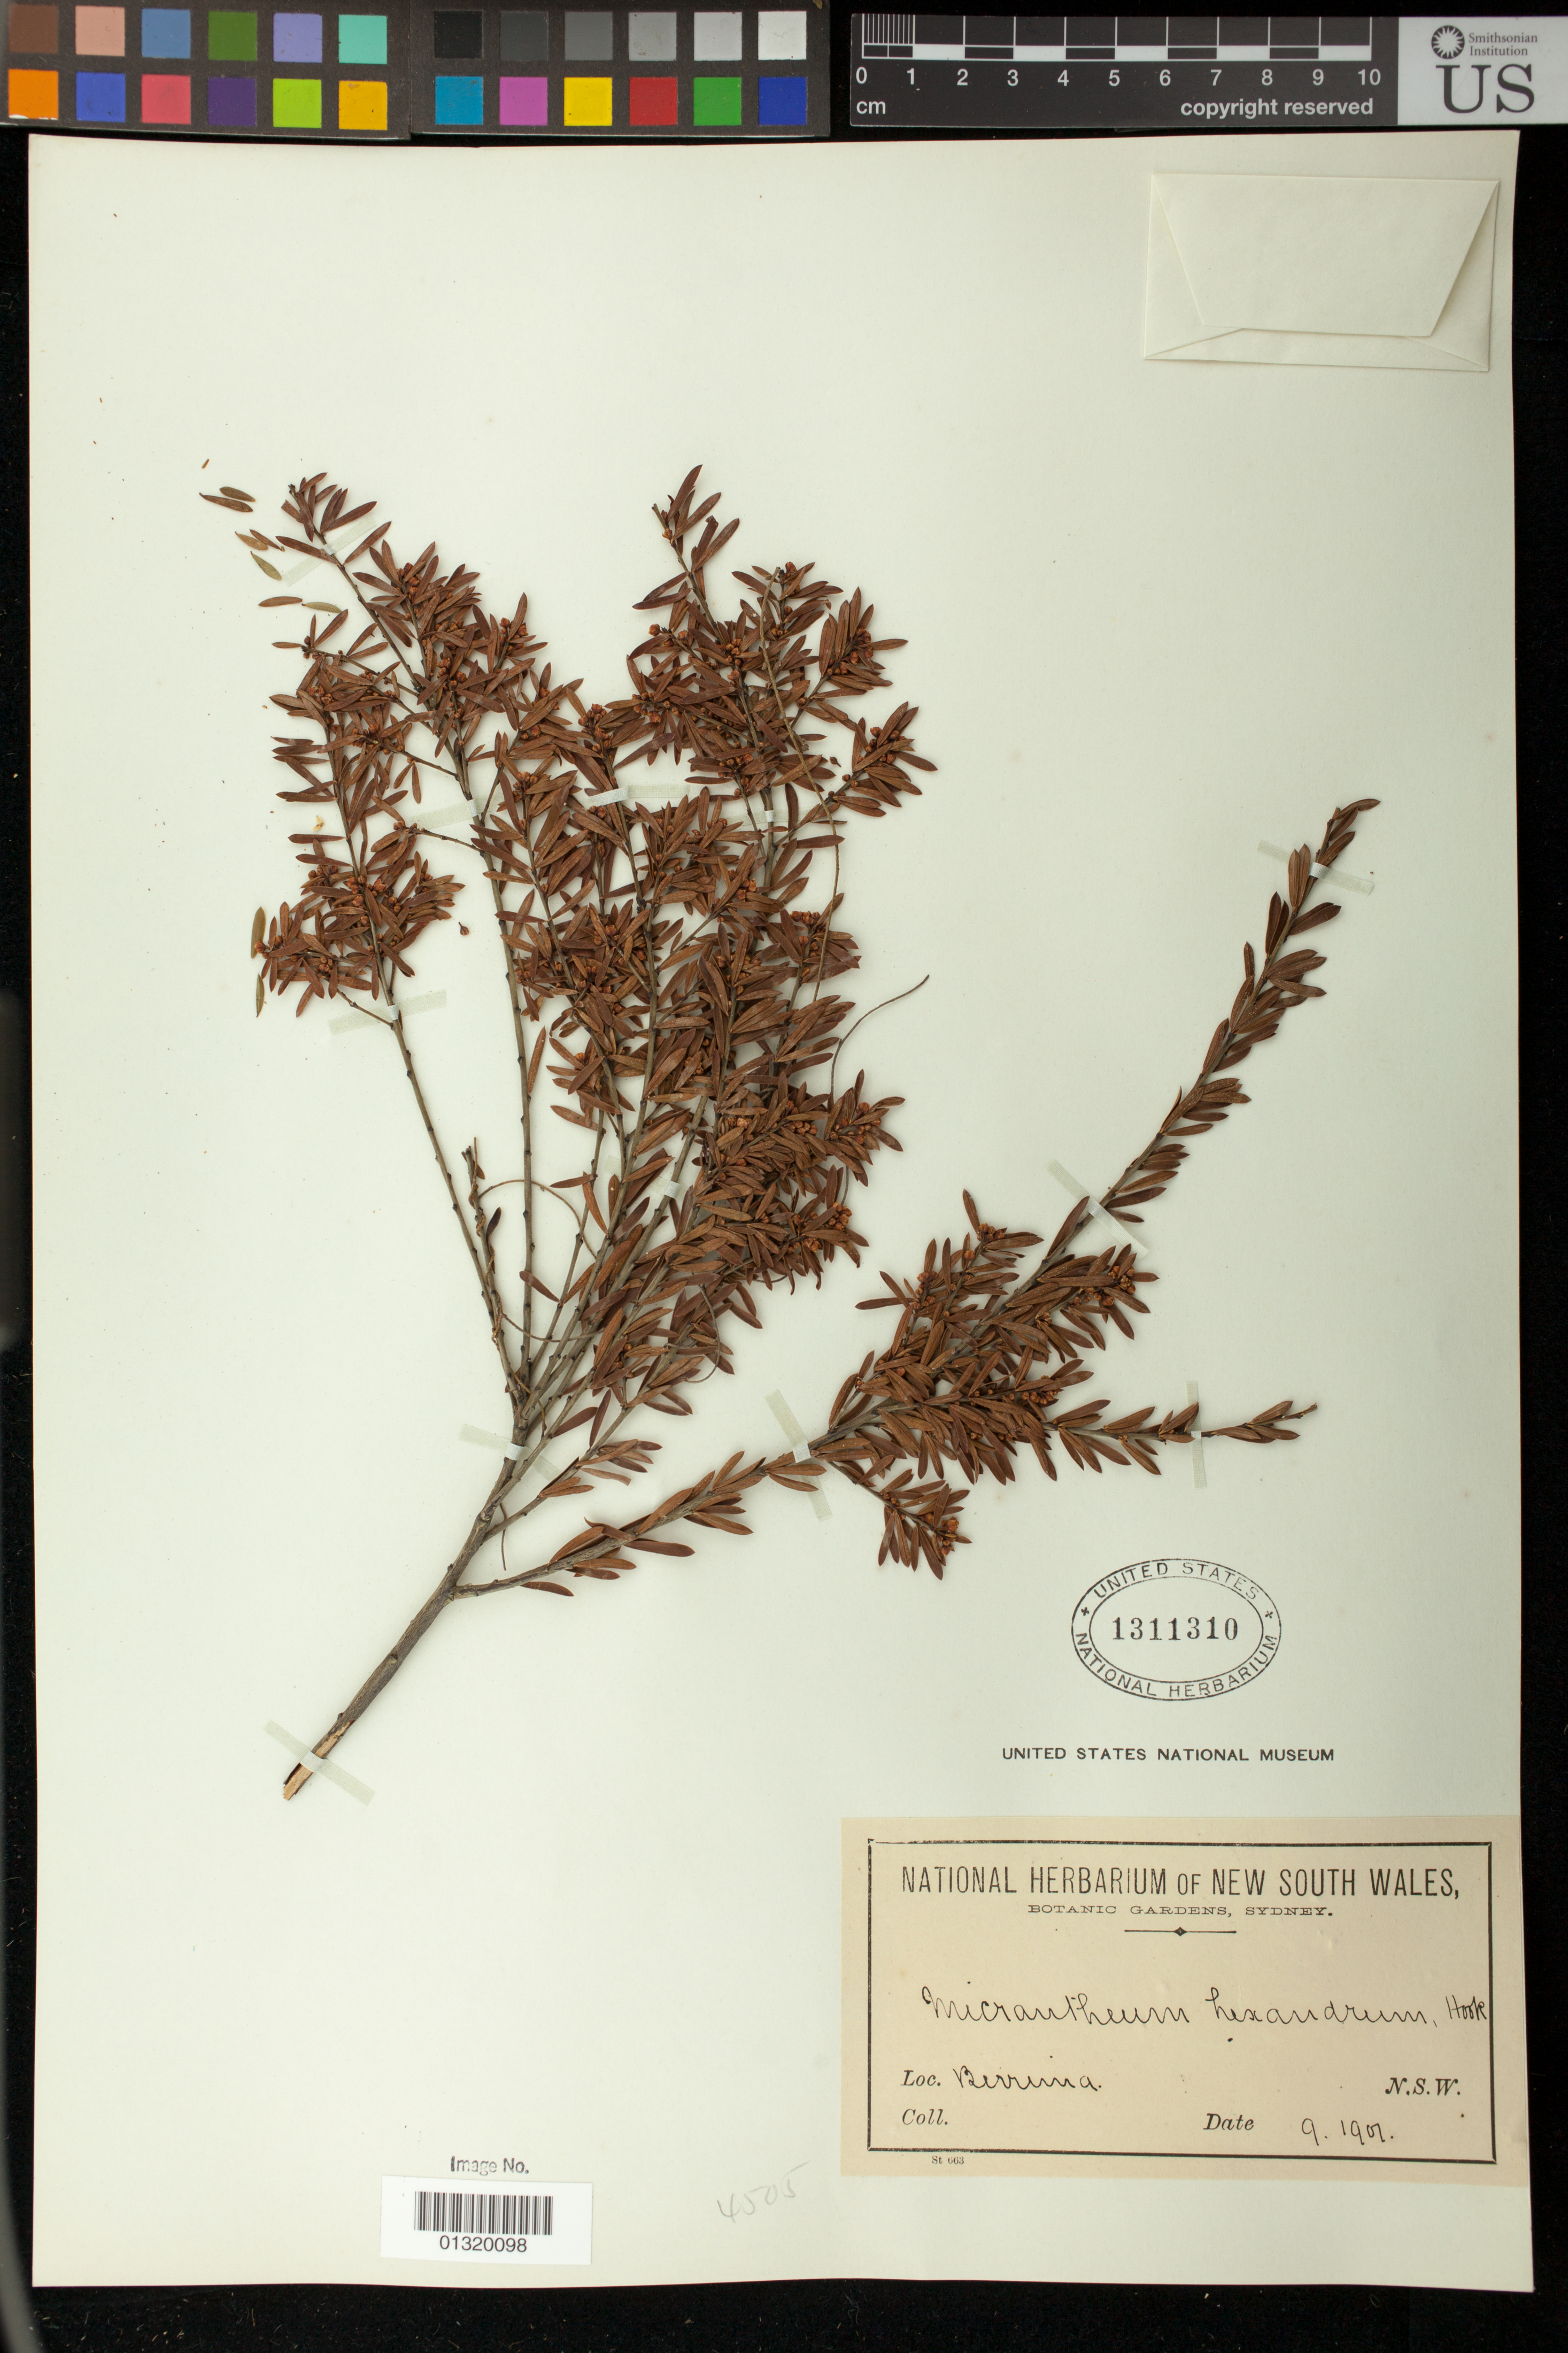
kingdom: Plantae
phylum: Tracheophyta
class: Magnoliopsida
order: Malpighiales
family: Picrodendraceae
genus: Micrantheum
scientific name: Micrantheum hexandrum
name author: Hook. f.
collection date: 1907-09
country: Australia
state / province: New South Wales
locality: Berrina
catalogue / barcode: US 1311310